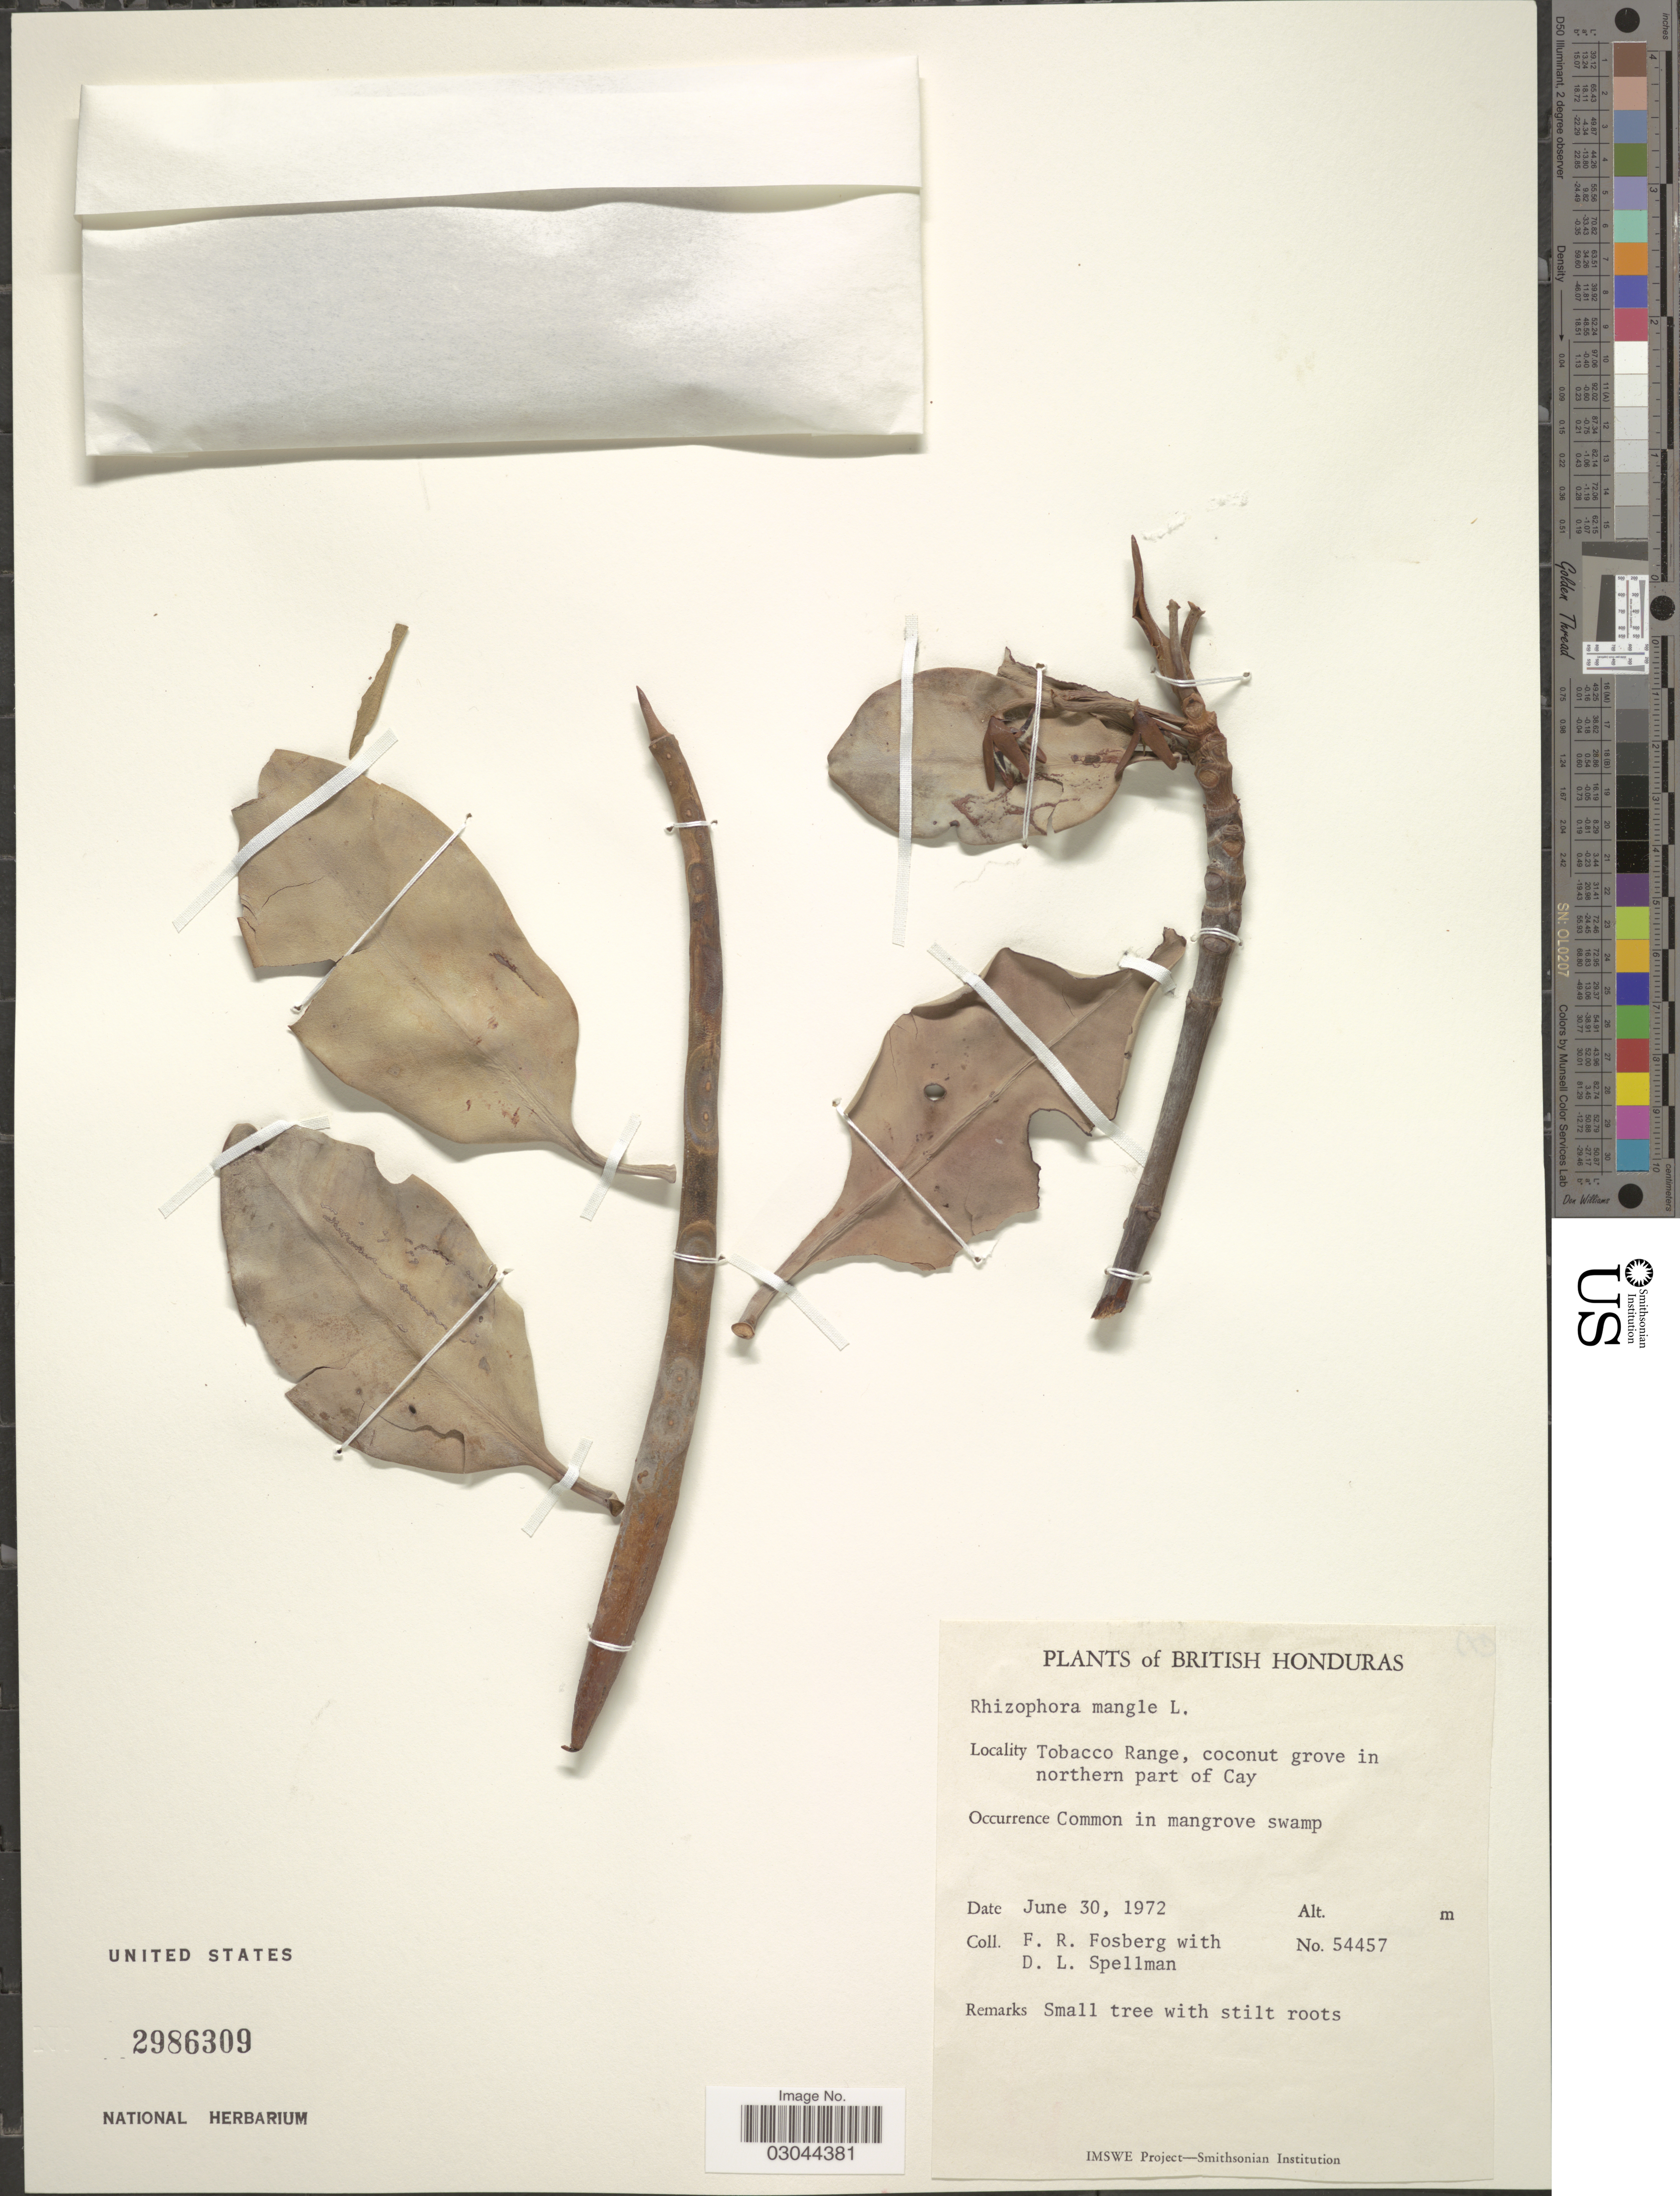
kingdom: Plantae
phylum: Tracheophyta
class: Magnoliopsida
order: Malpighiales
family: Rhizophoraceae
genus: Rhizophora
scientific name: Rhizophora mangle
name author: L.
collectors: F. R. Fosberg & D. L. Spellman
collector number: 54457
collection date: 1972-06-30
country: Belize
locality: British Honduras. Tobacco Range, coconut grove in northern part of Cay.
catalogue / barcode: US 2986309